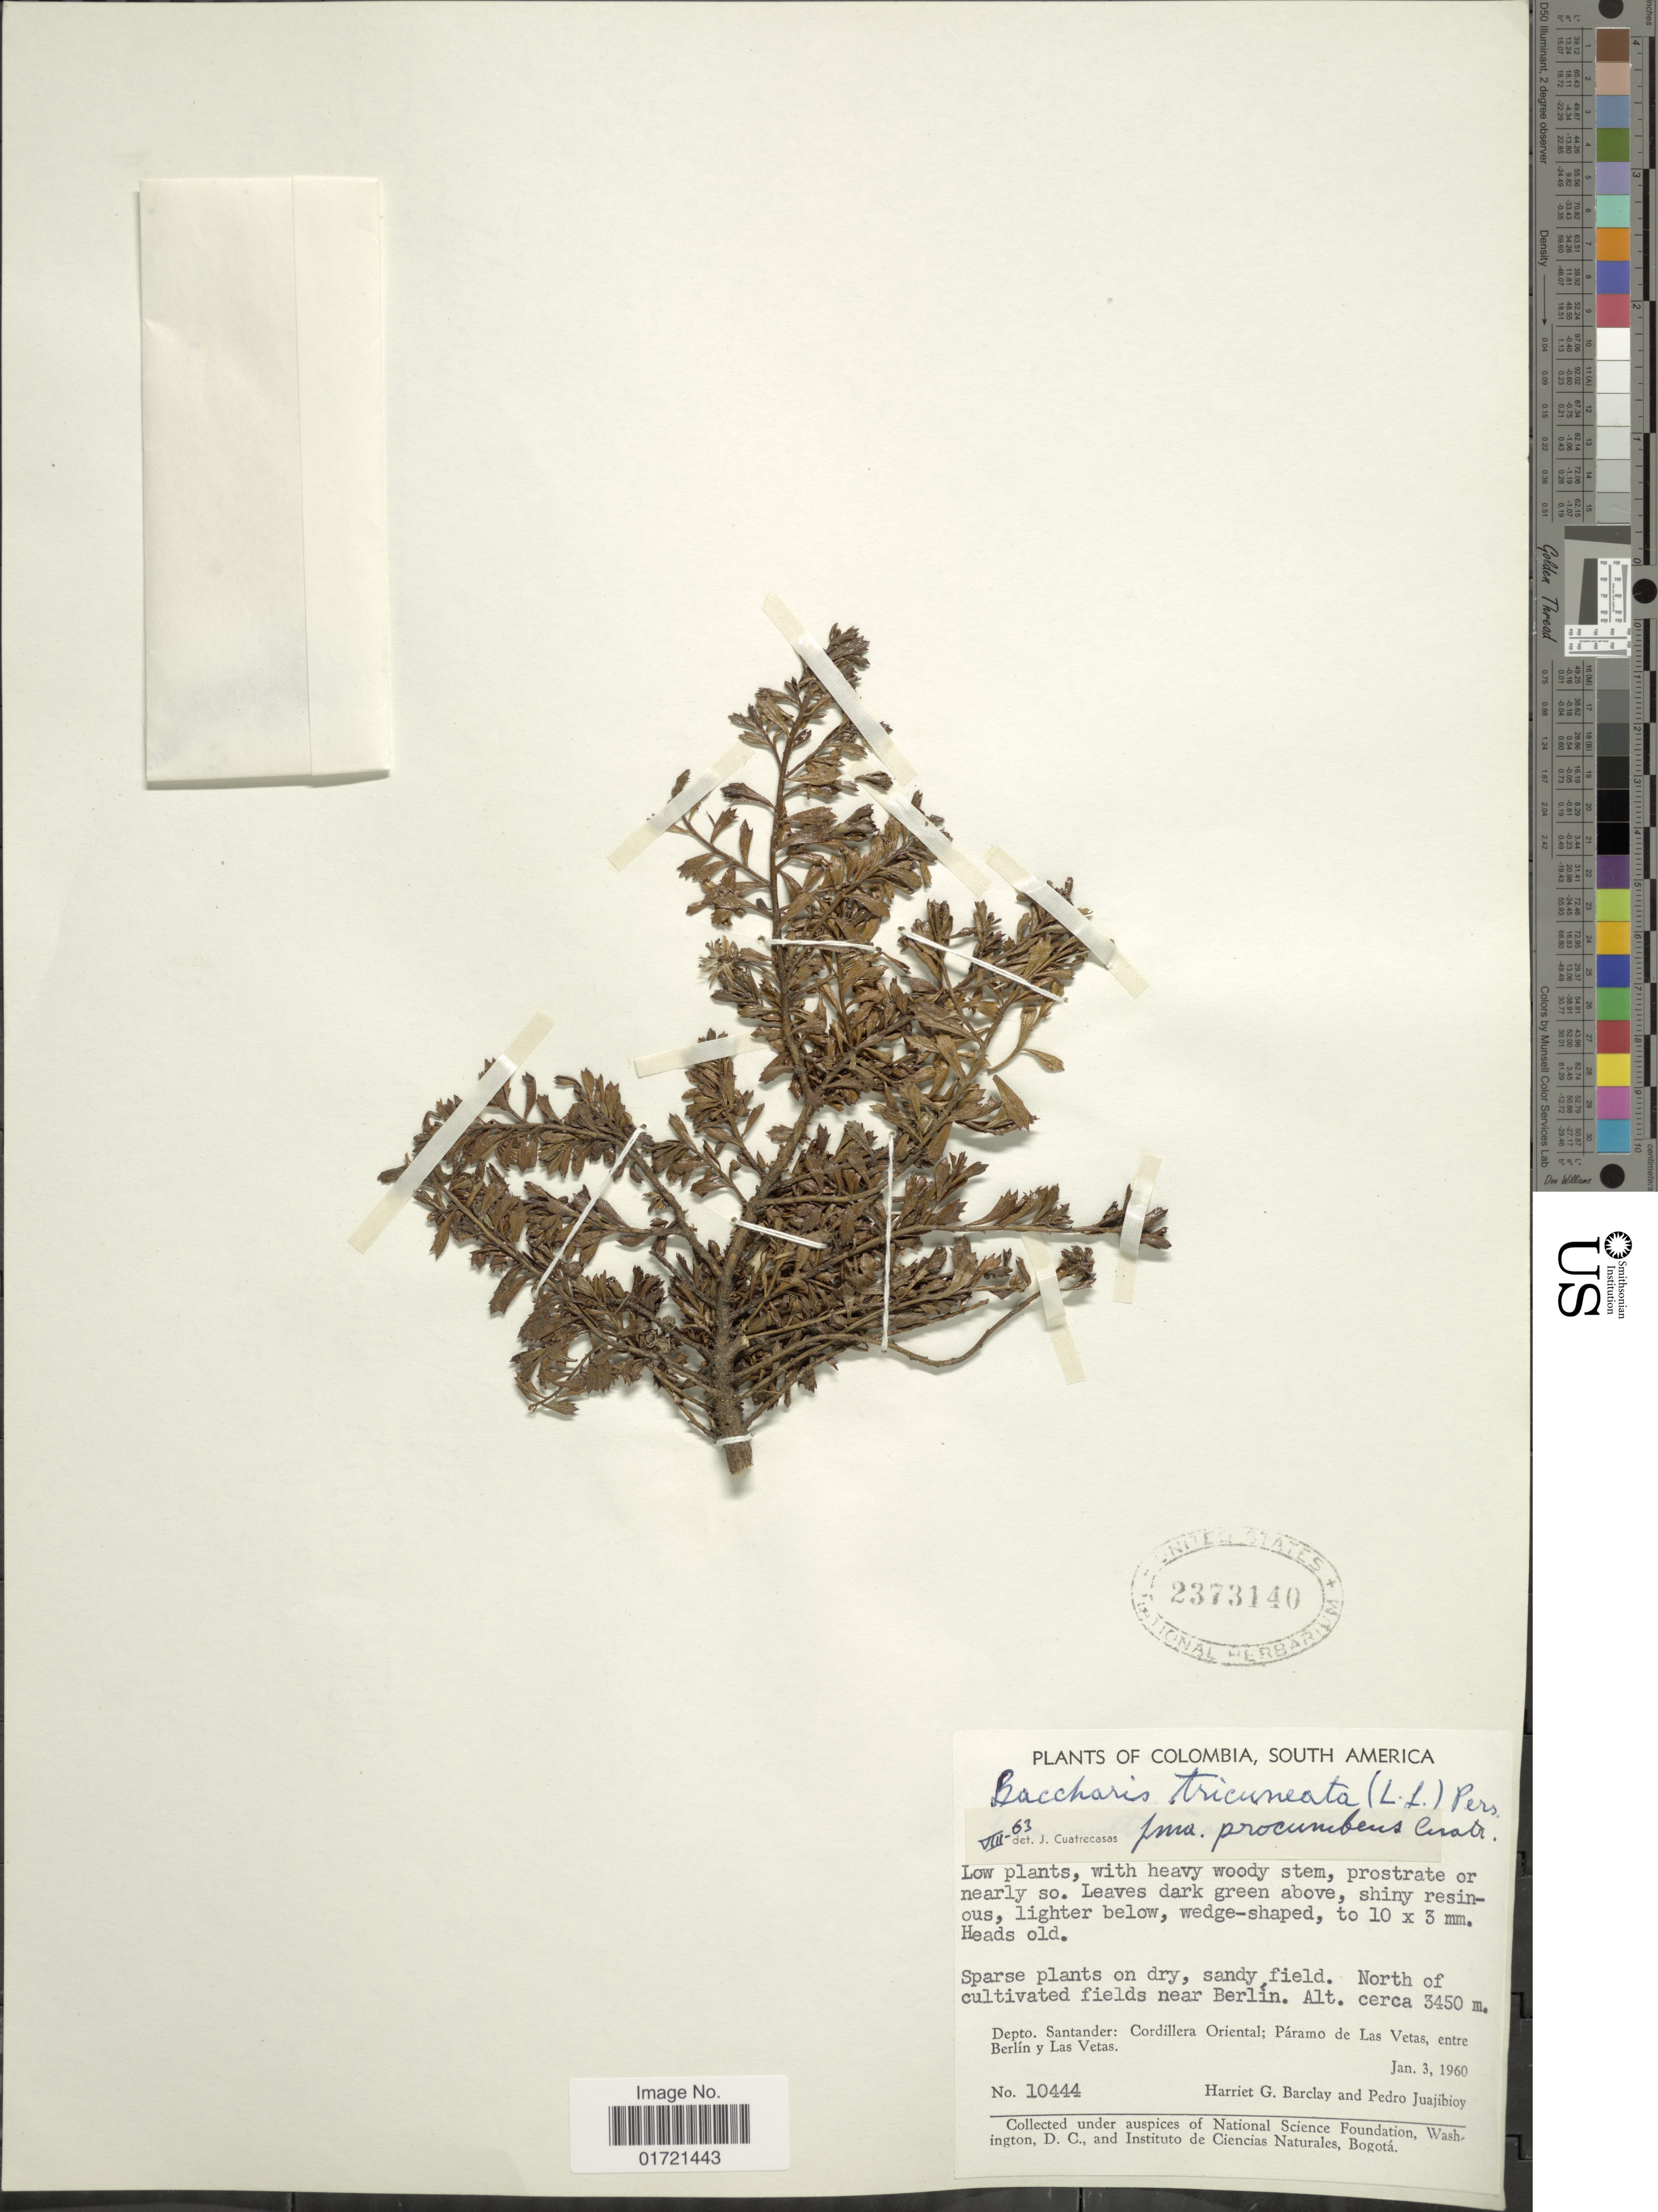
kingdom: Plantae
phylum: Tracheophyta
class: Magnoliopsida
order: Asterales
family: Asteraceae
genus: Baccharis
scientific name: Baccharis tricuneata f. procumbens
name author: Cuatrec.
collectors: H. G. Barclay & P. Juajibioy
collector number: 10444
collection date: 1960-01-03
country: Colombia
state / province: Santander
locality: North of cultivated fields near Berlin, Cordillera Oriental; Paramo de Las Vetas, entre Berlin y Las Vetas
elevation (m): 3450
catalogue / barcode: US 2373140